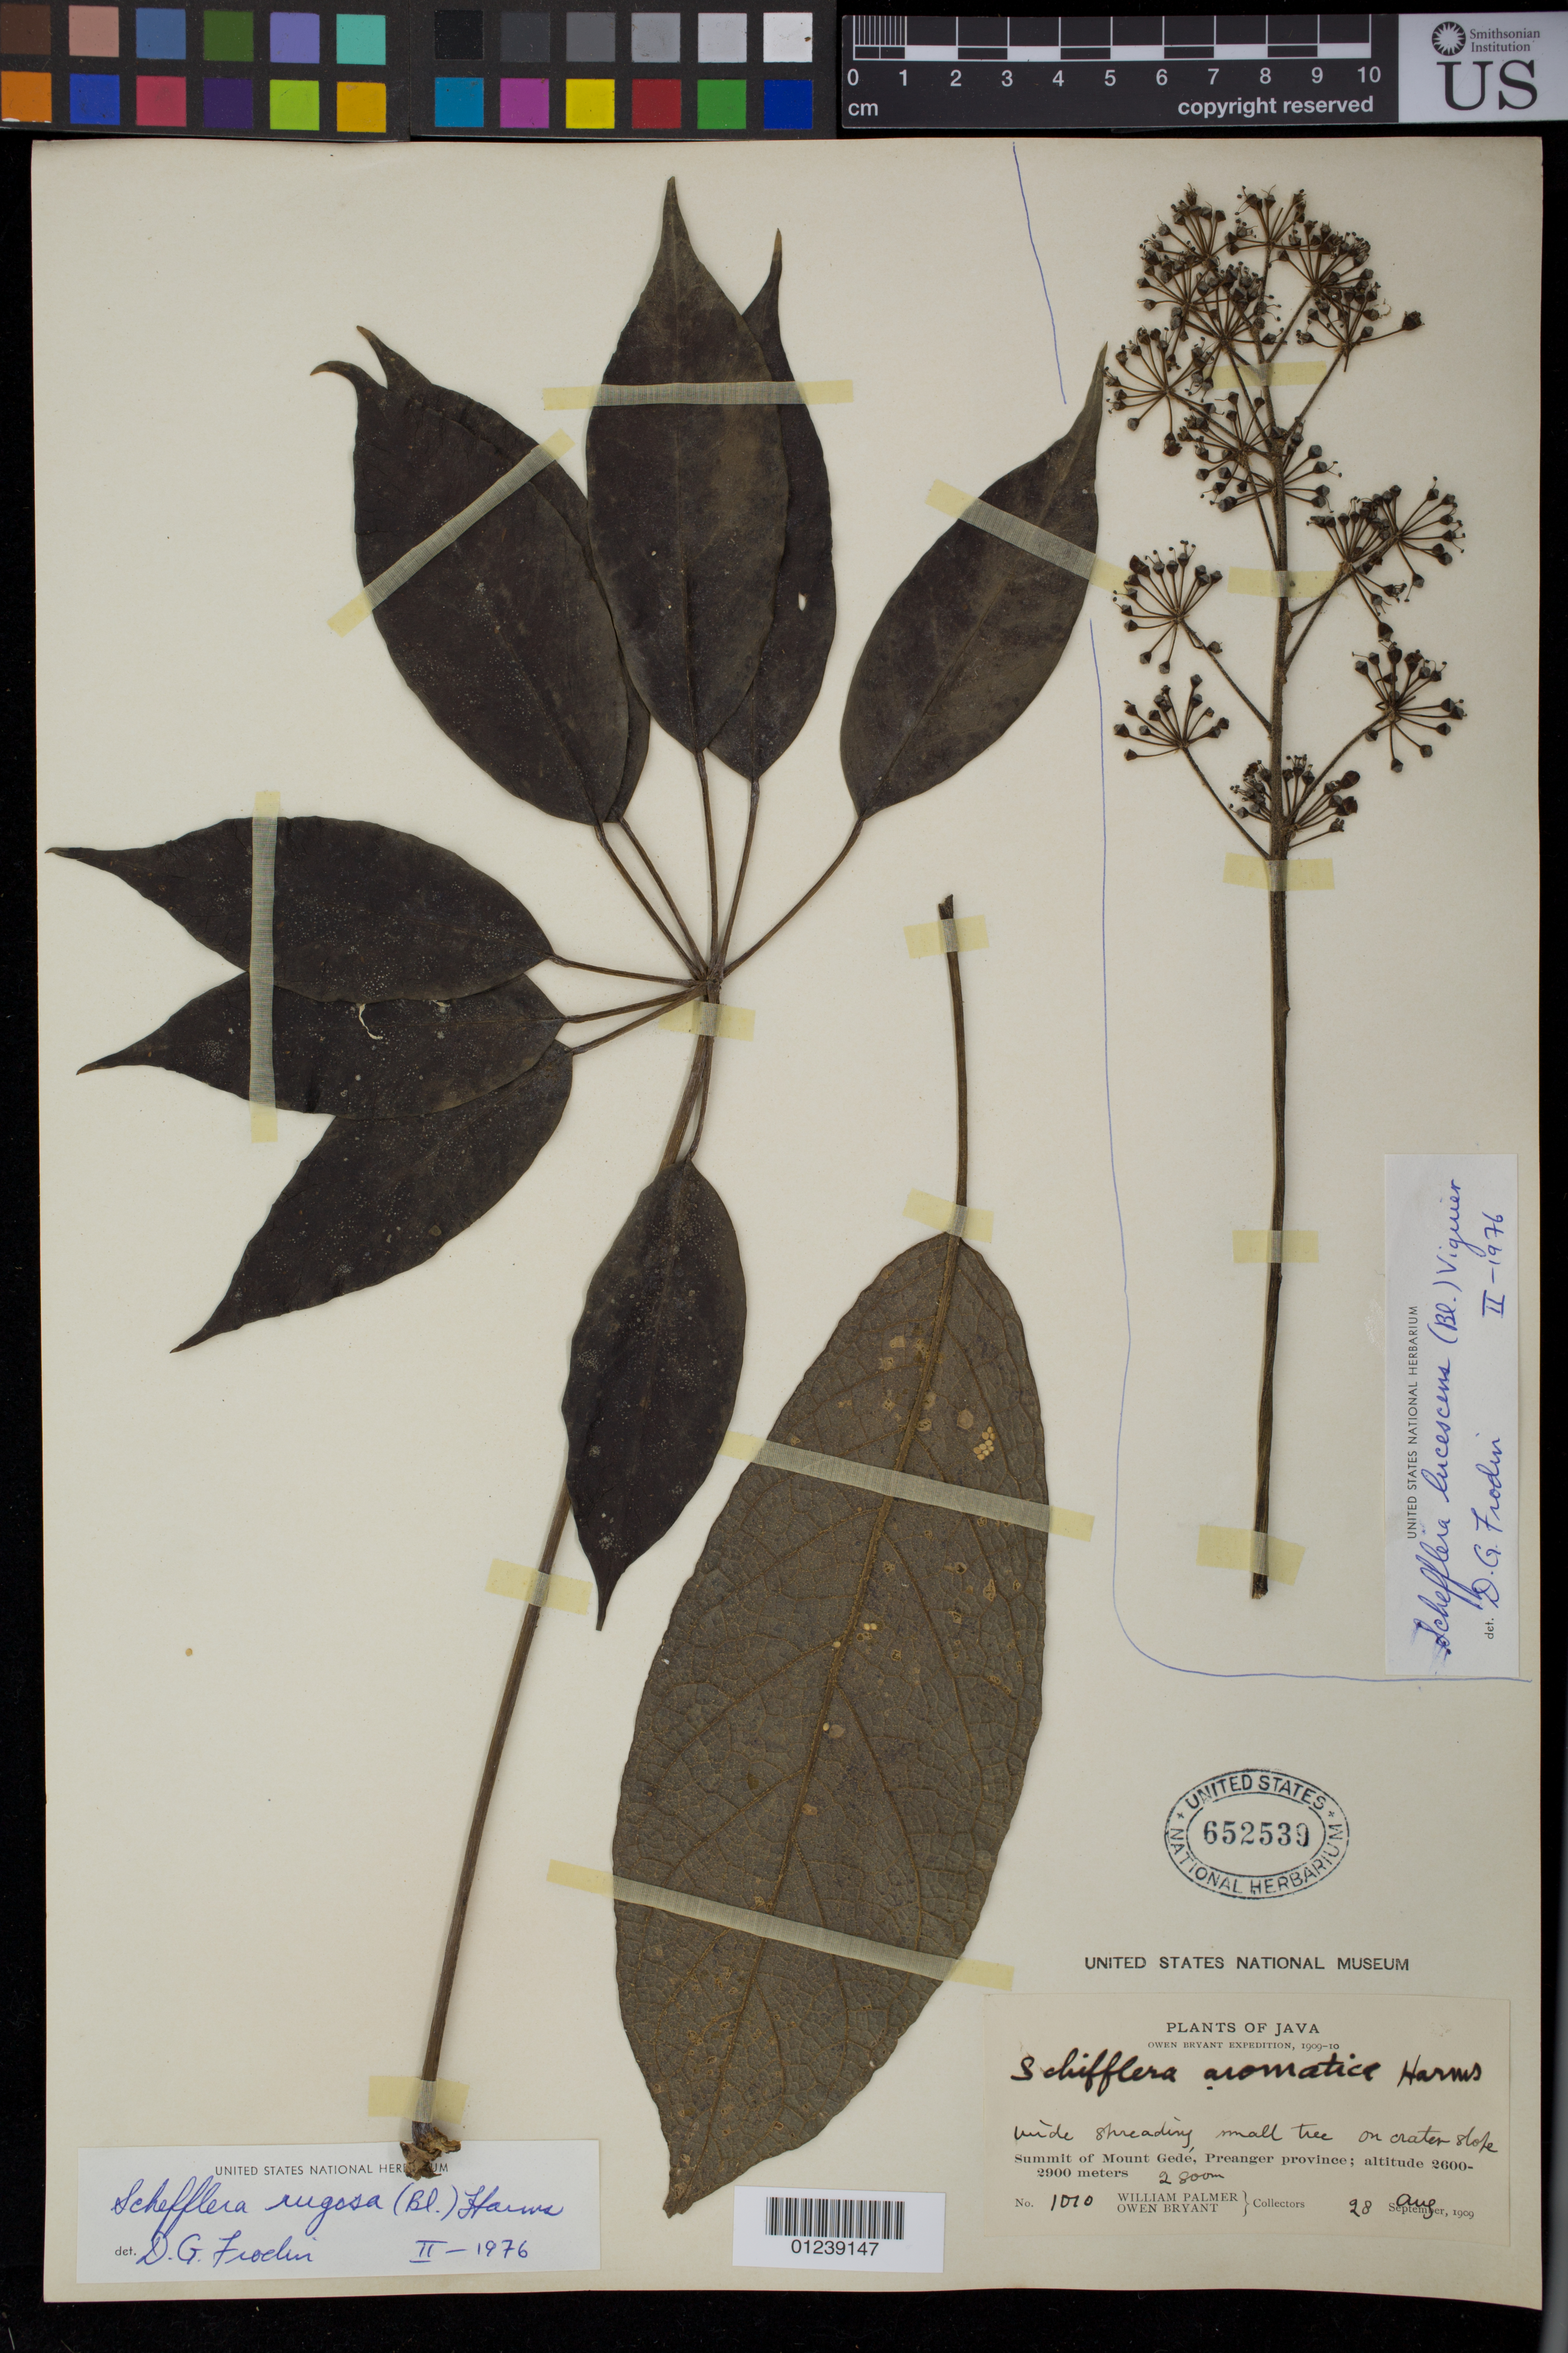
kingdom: Plantae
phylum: Tracheophyta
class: Magnoliopsida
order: Apiales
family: Araliaceae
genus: Heptapleurum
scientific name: Heptapleurum rugosum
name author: (Blume) Boerl.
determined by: Wagner, W. L., (BOT), Smithsonian Institution - National Museum of Natural History (UNITED STATES)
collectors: W. Palmer & O. Bryant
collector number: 1010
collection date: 1909-08-28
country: Indonesia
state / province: Java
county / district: Jawa Barat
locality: Summit of Mount Gede, Preanger province.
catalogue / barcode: US 652539